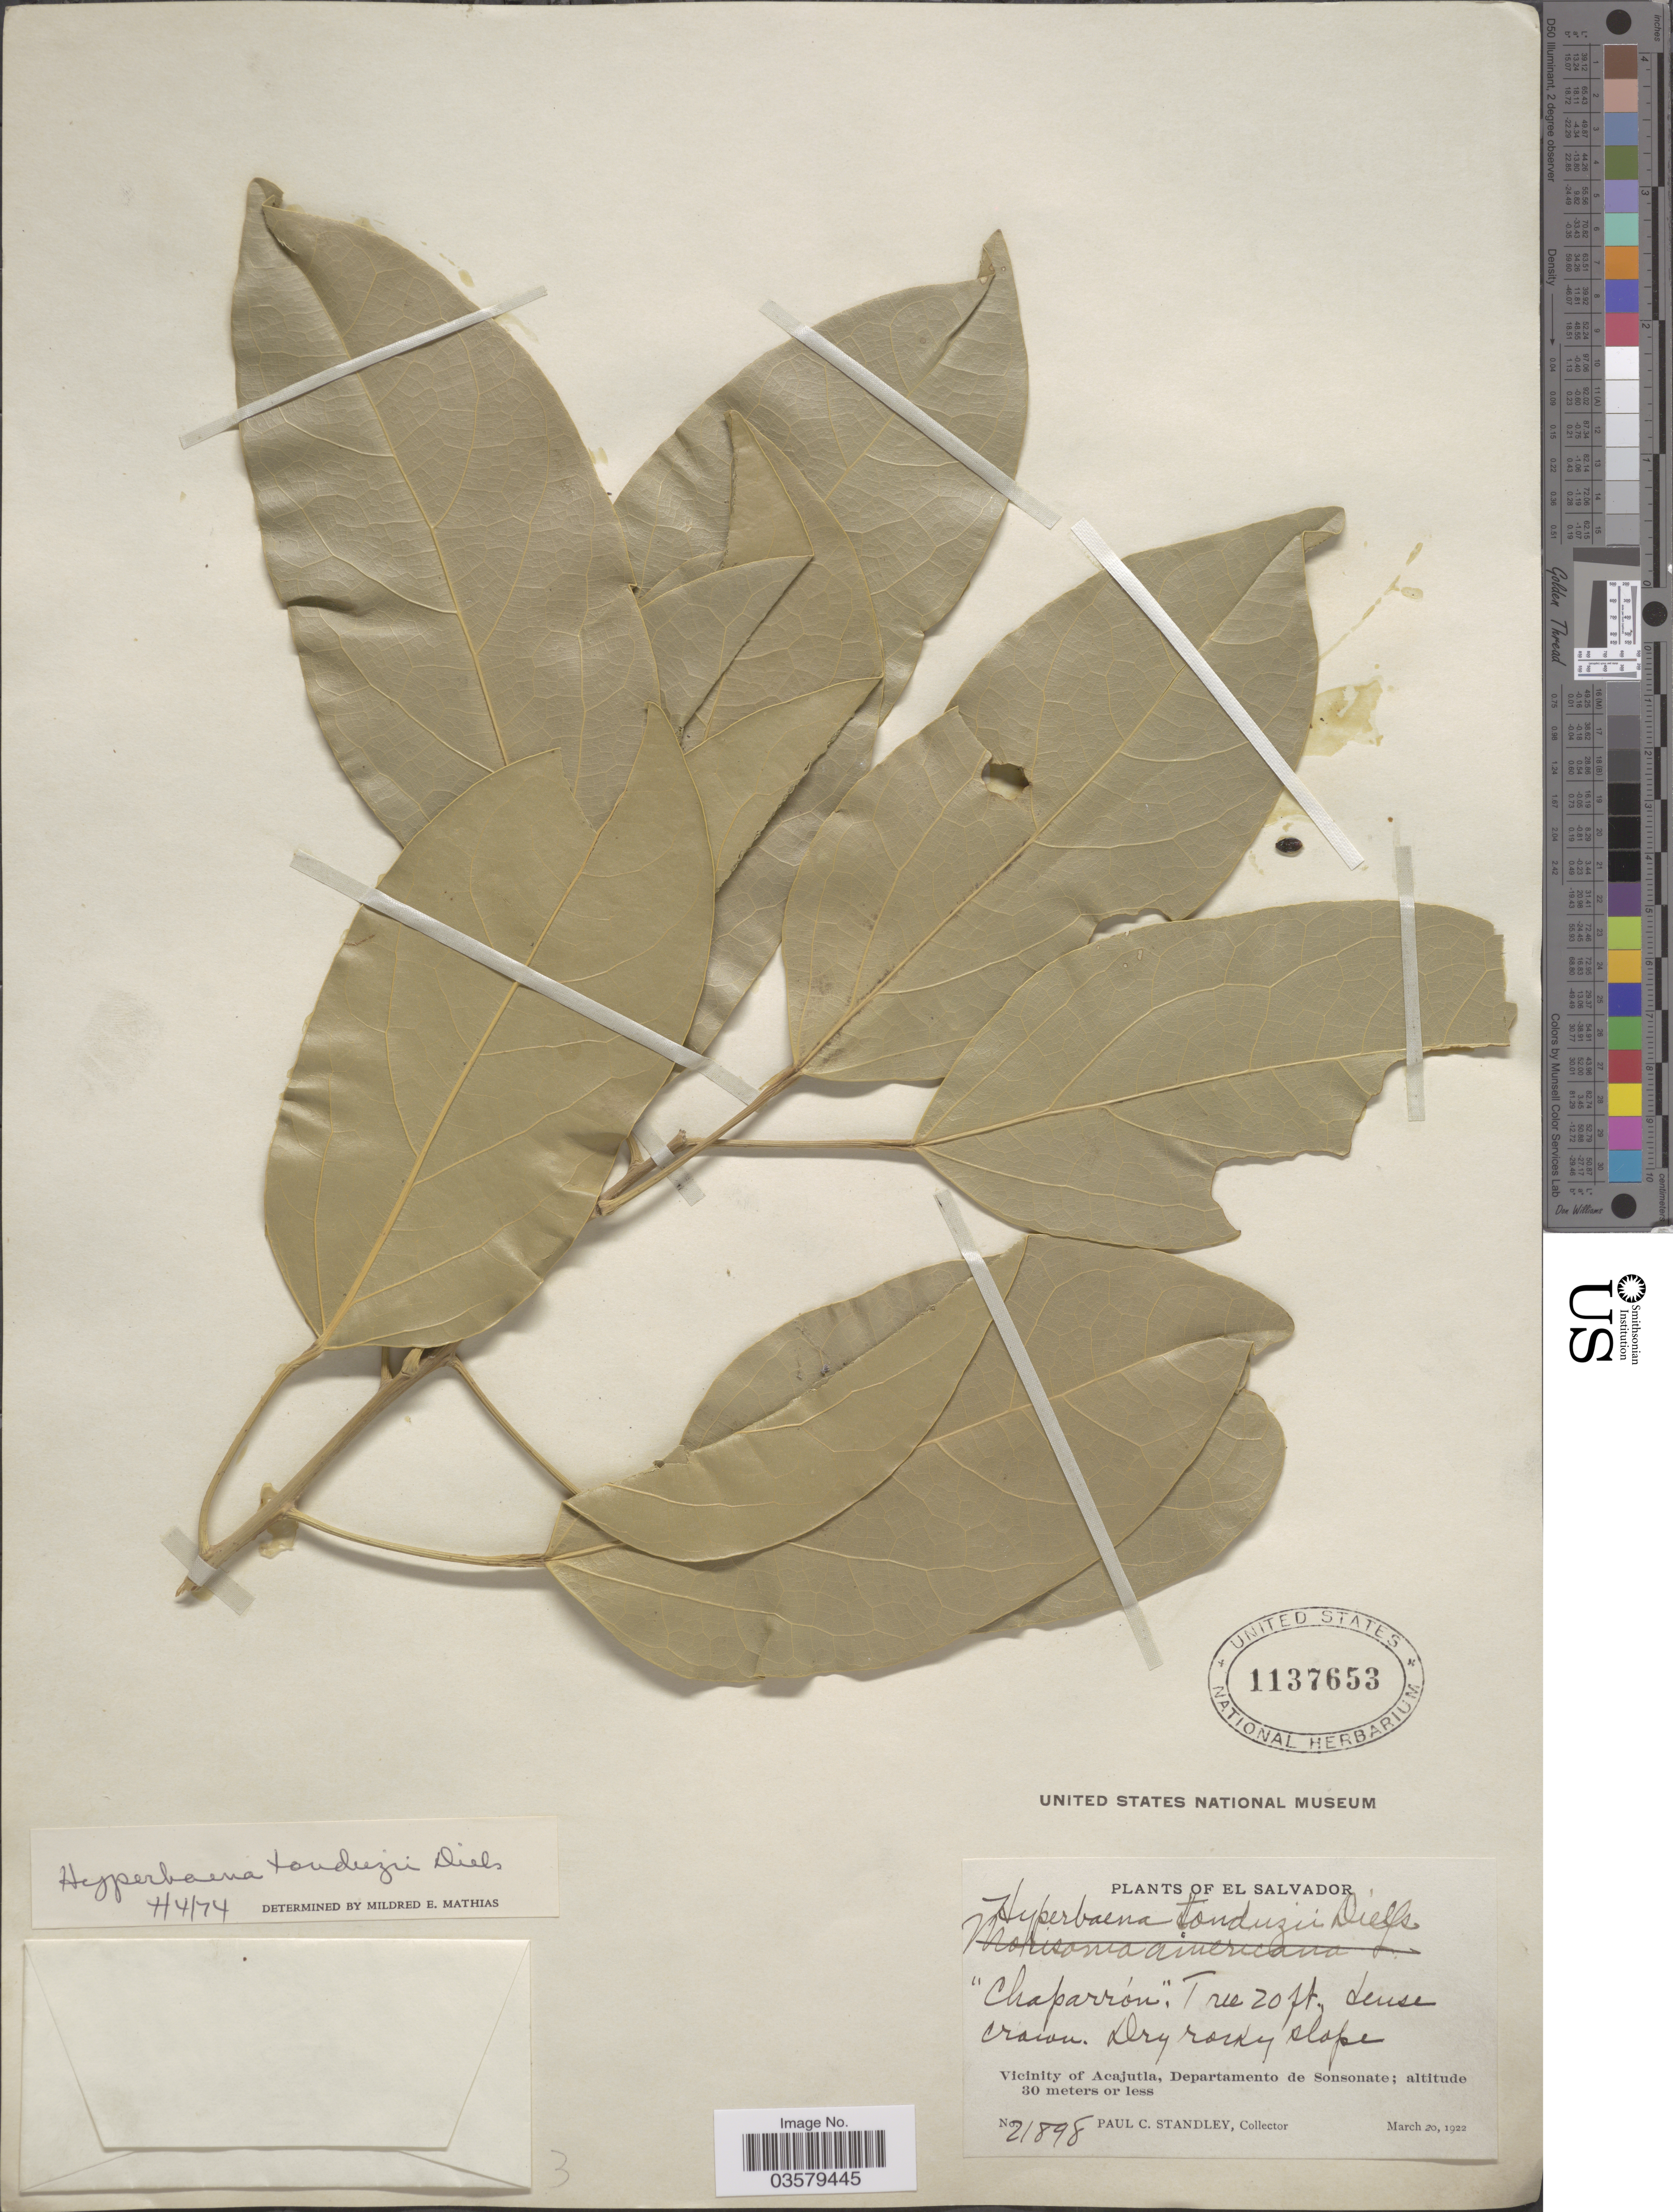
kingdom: Plantae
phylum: Tracheophyta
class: Magnoliopsida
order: Ranunculales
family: Menispermaceae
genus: Hyperbaena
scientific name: Hyperbaena tonduzii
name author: Diels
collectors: P. C. Standley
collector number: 21898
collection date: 1922-03-20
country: El Salvador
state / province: Sonsonate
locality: Vicinity of Acajutla, Departamento de Sonsonate.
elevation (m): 30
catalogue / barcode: US 1137653